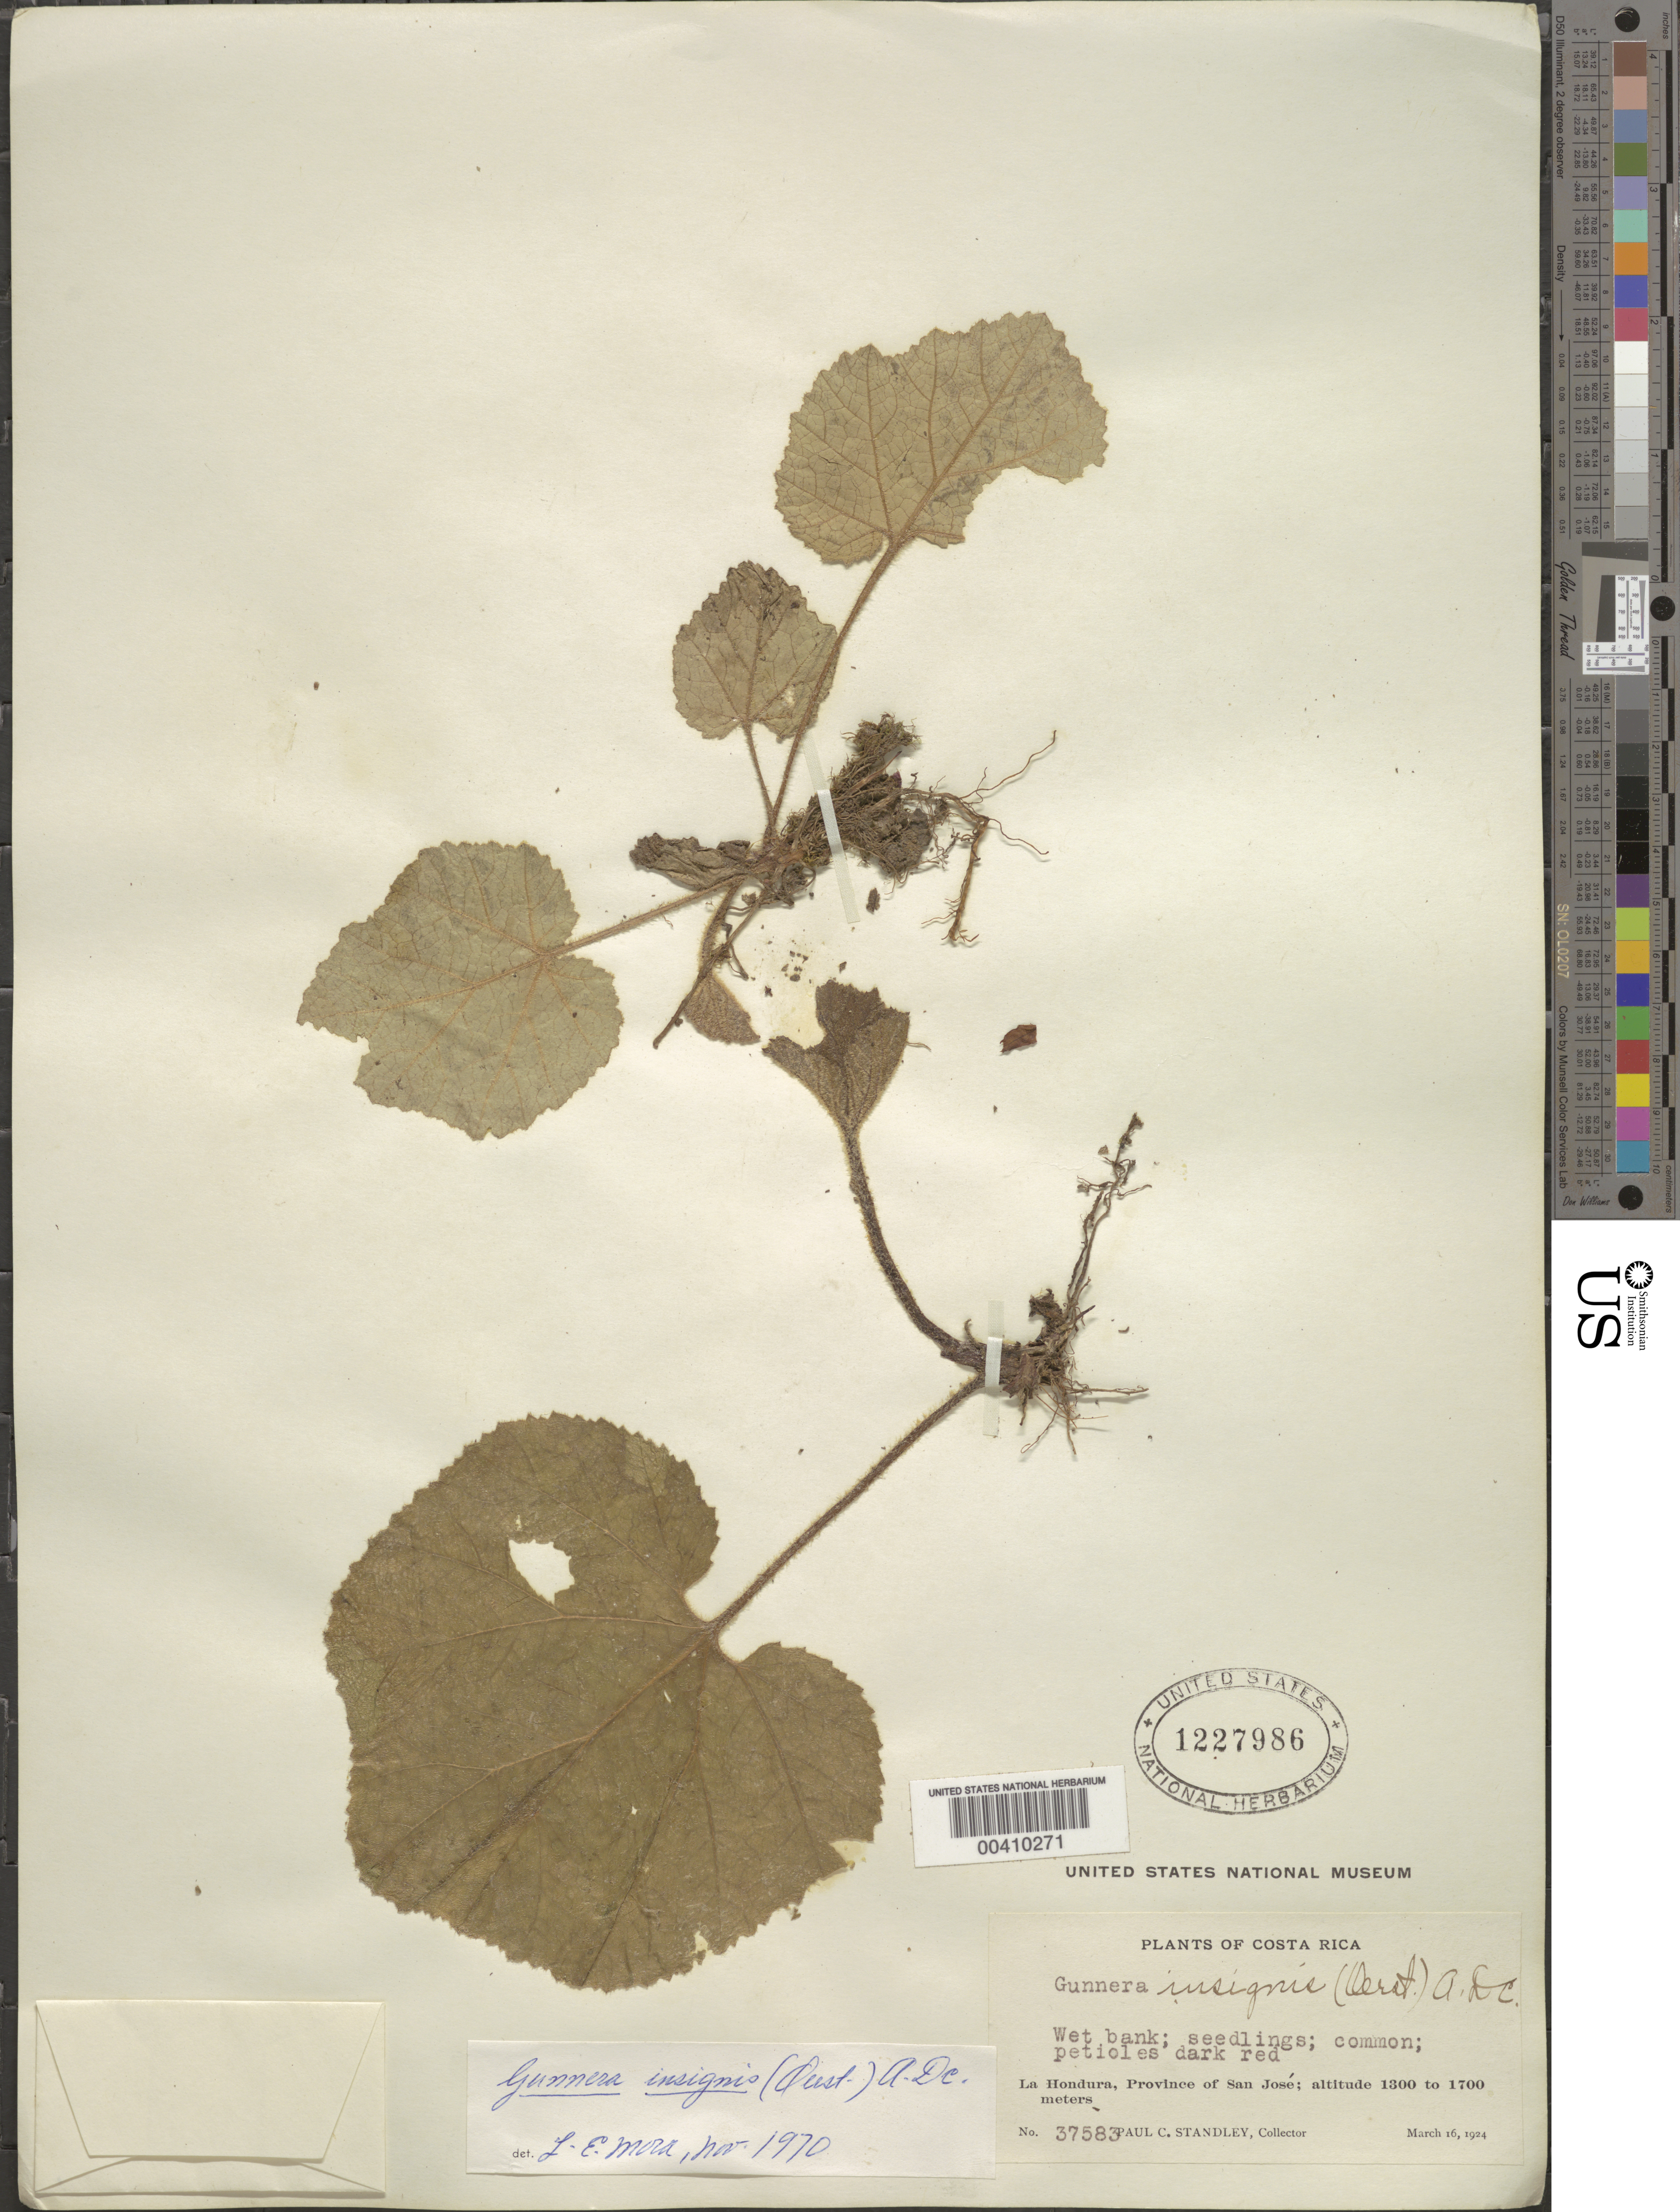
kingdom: Plantae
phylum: Tracheophyta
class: Magnoliopsida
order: Gunnerales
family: Gunneraceae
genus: Gunnera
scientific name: Gunnera insignis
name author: (Oerst.) A. DC.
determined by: Mora-Osejo, L. E.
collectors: P. C. Standley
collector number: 37583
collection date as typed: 16 Mar 1924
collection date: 1924-03-16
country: Costa Rica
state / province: San José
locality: La Hondura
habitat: Wet Bank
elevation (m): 1300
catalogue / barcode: US 1227986